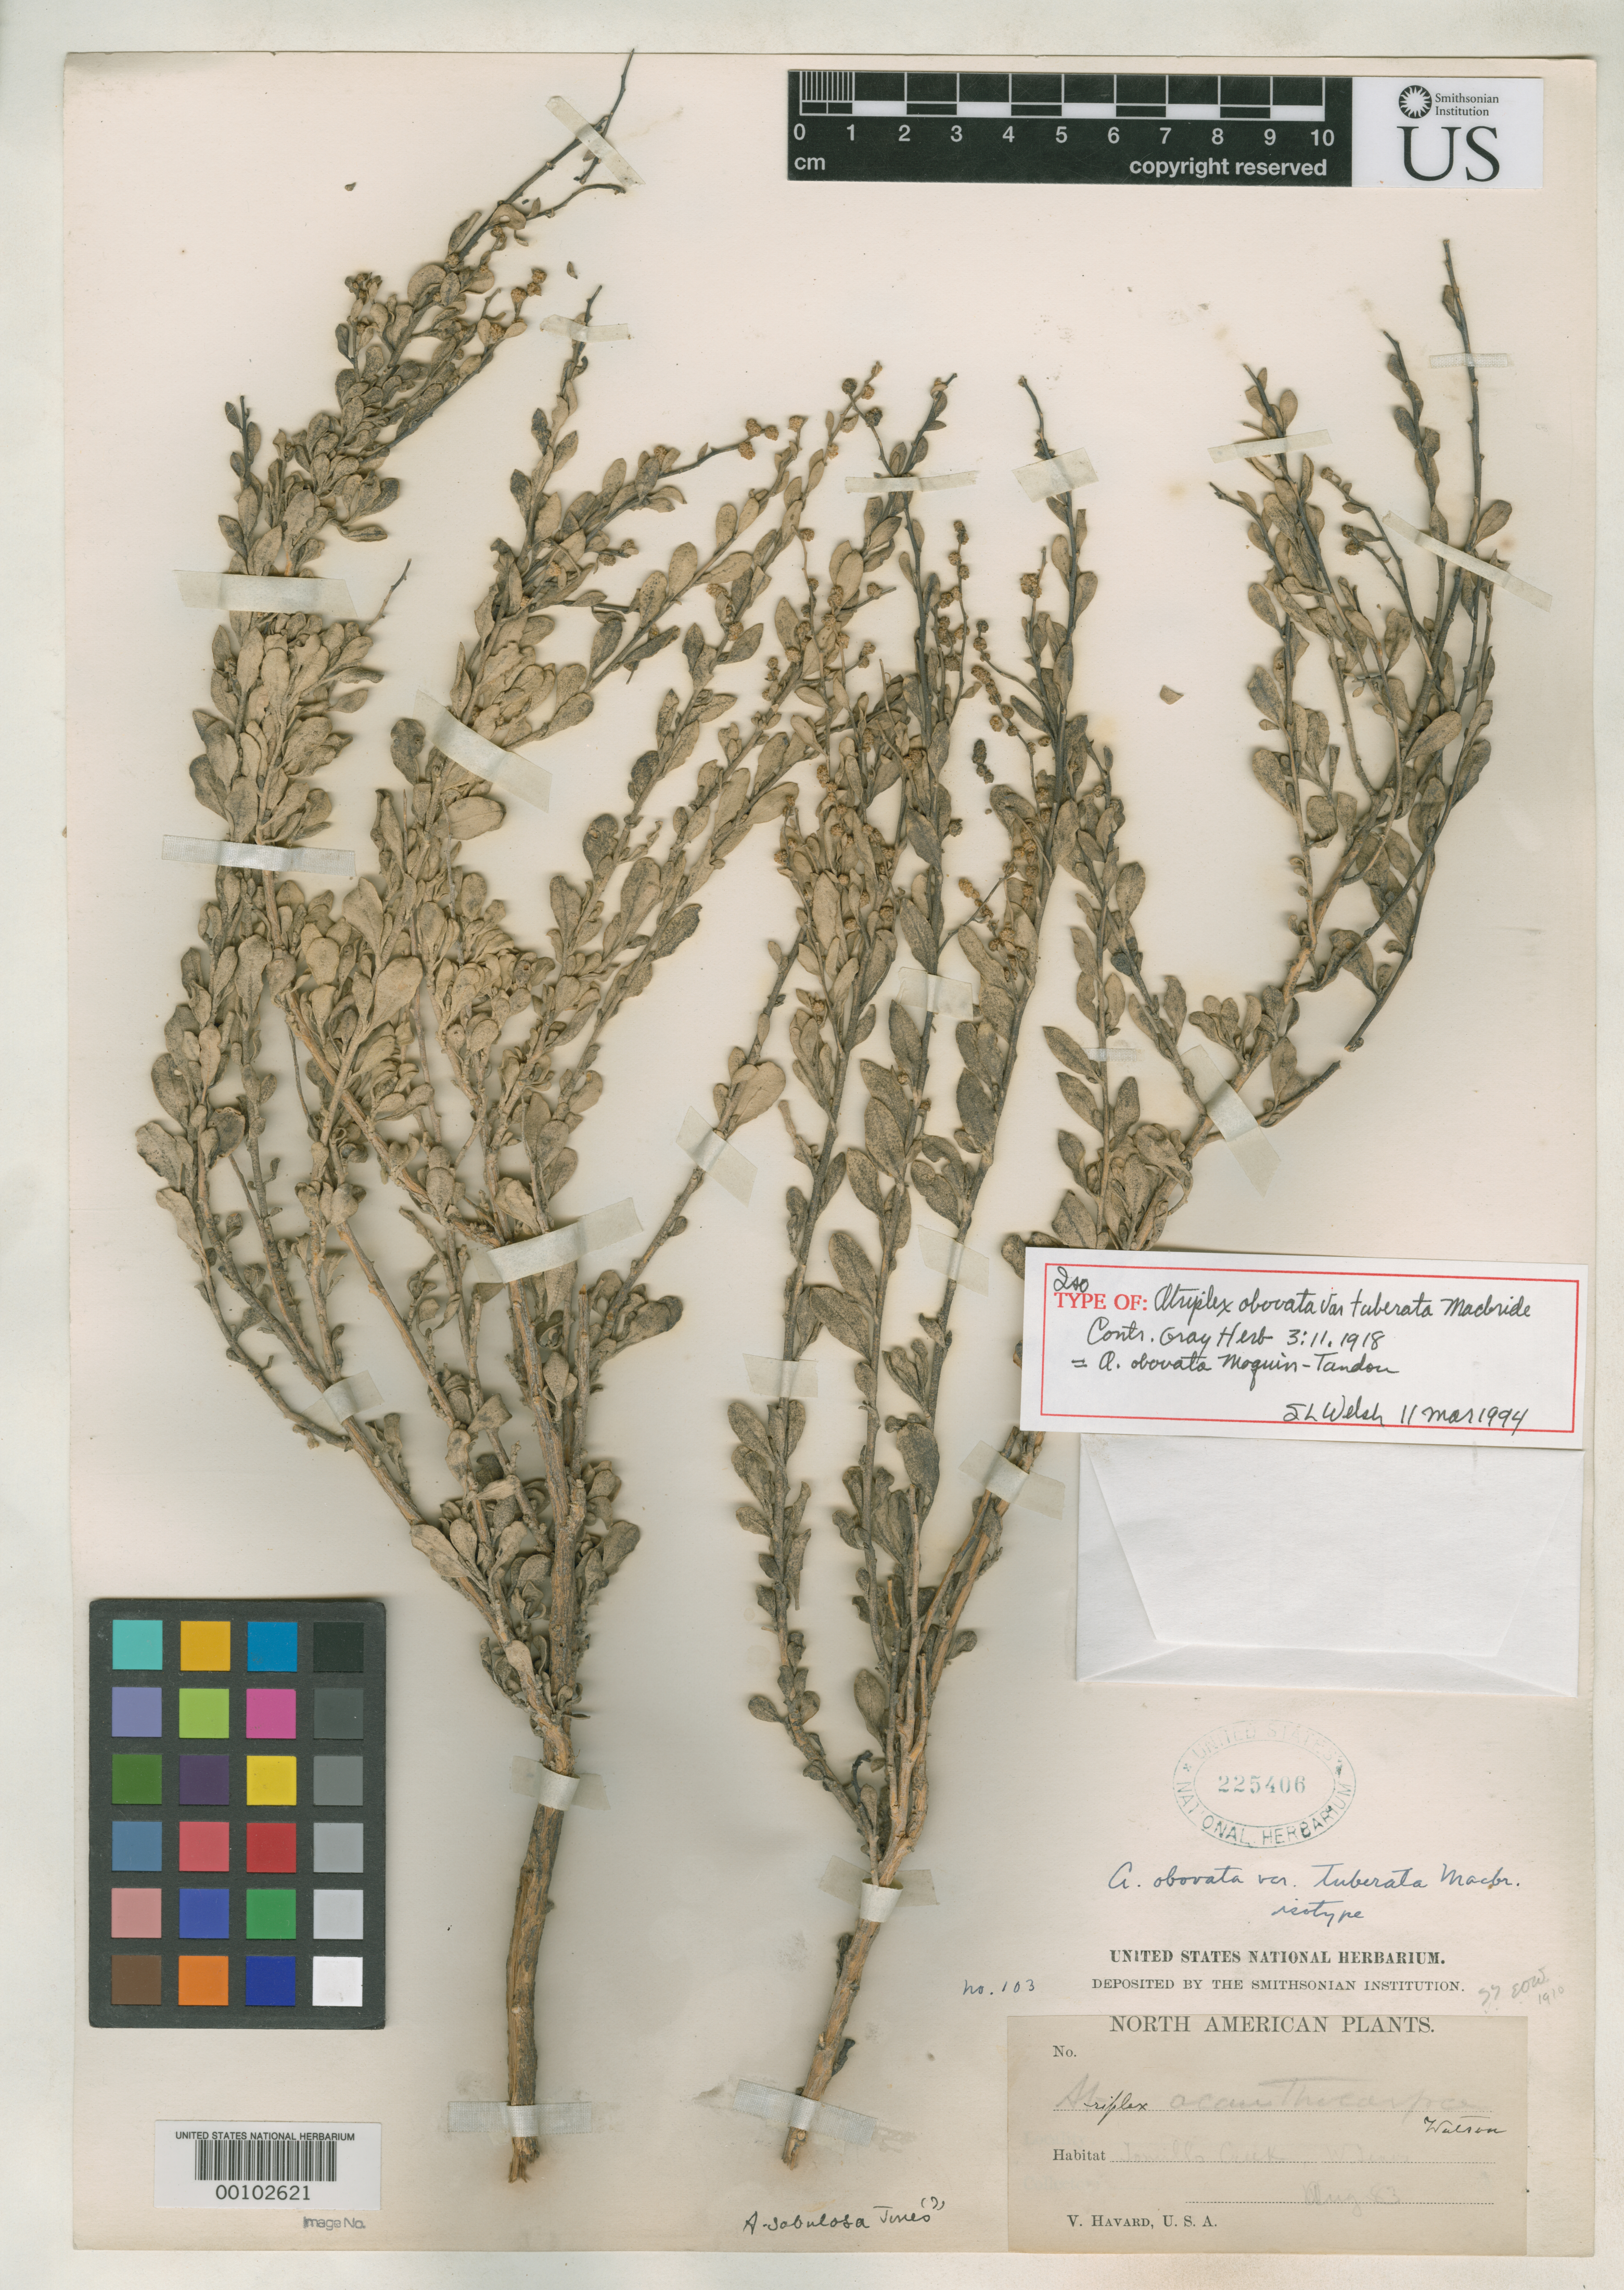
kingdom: Plantae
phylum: Tracheophyta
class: Magnoliopsida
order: Caryophyllales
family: Amaranthaceae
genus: Atriplex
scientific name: Atriplex obovata var. tuberata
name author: J.F. Macbr.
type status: Isotype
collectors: V. Havard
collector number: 103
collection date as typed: Aug 1883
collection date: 1883-08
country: United States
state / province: Texas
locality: Torrillo Creek.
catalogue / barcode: US 225406